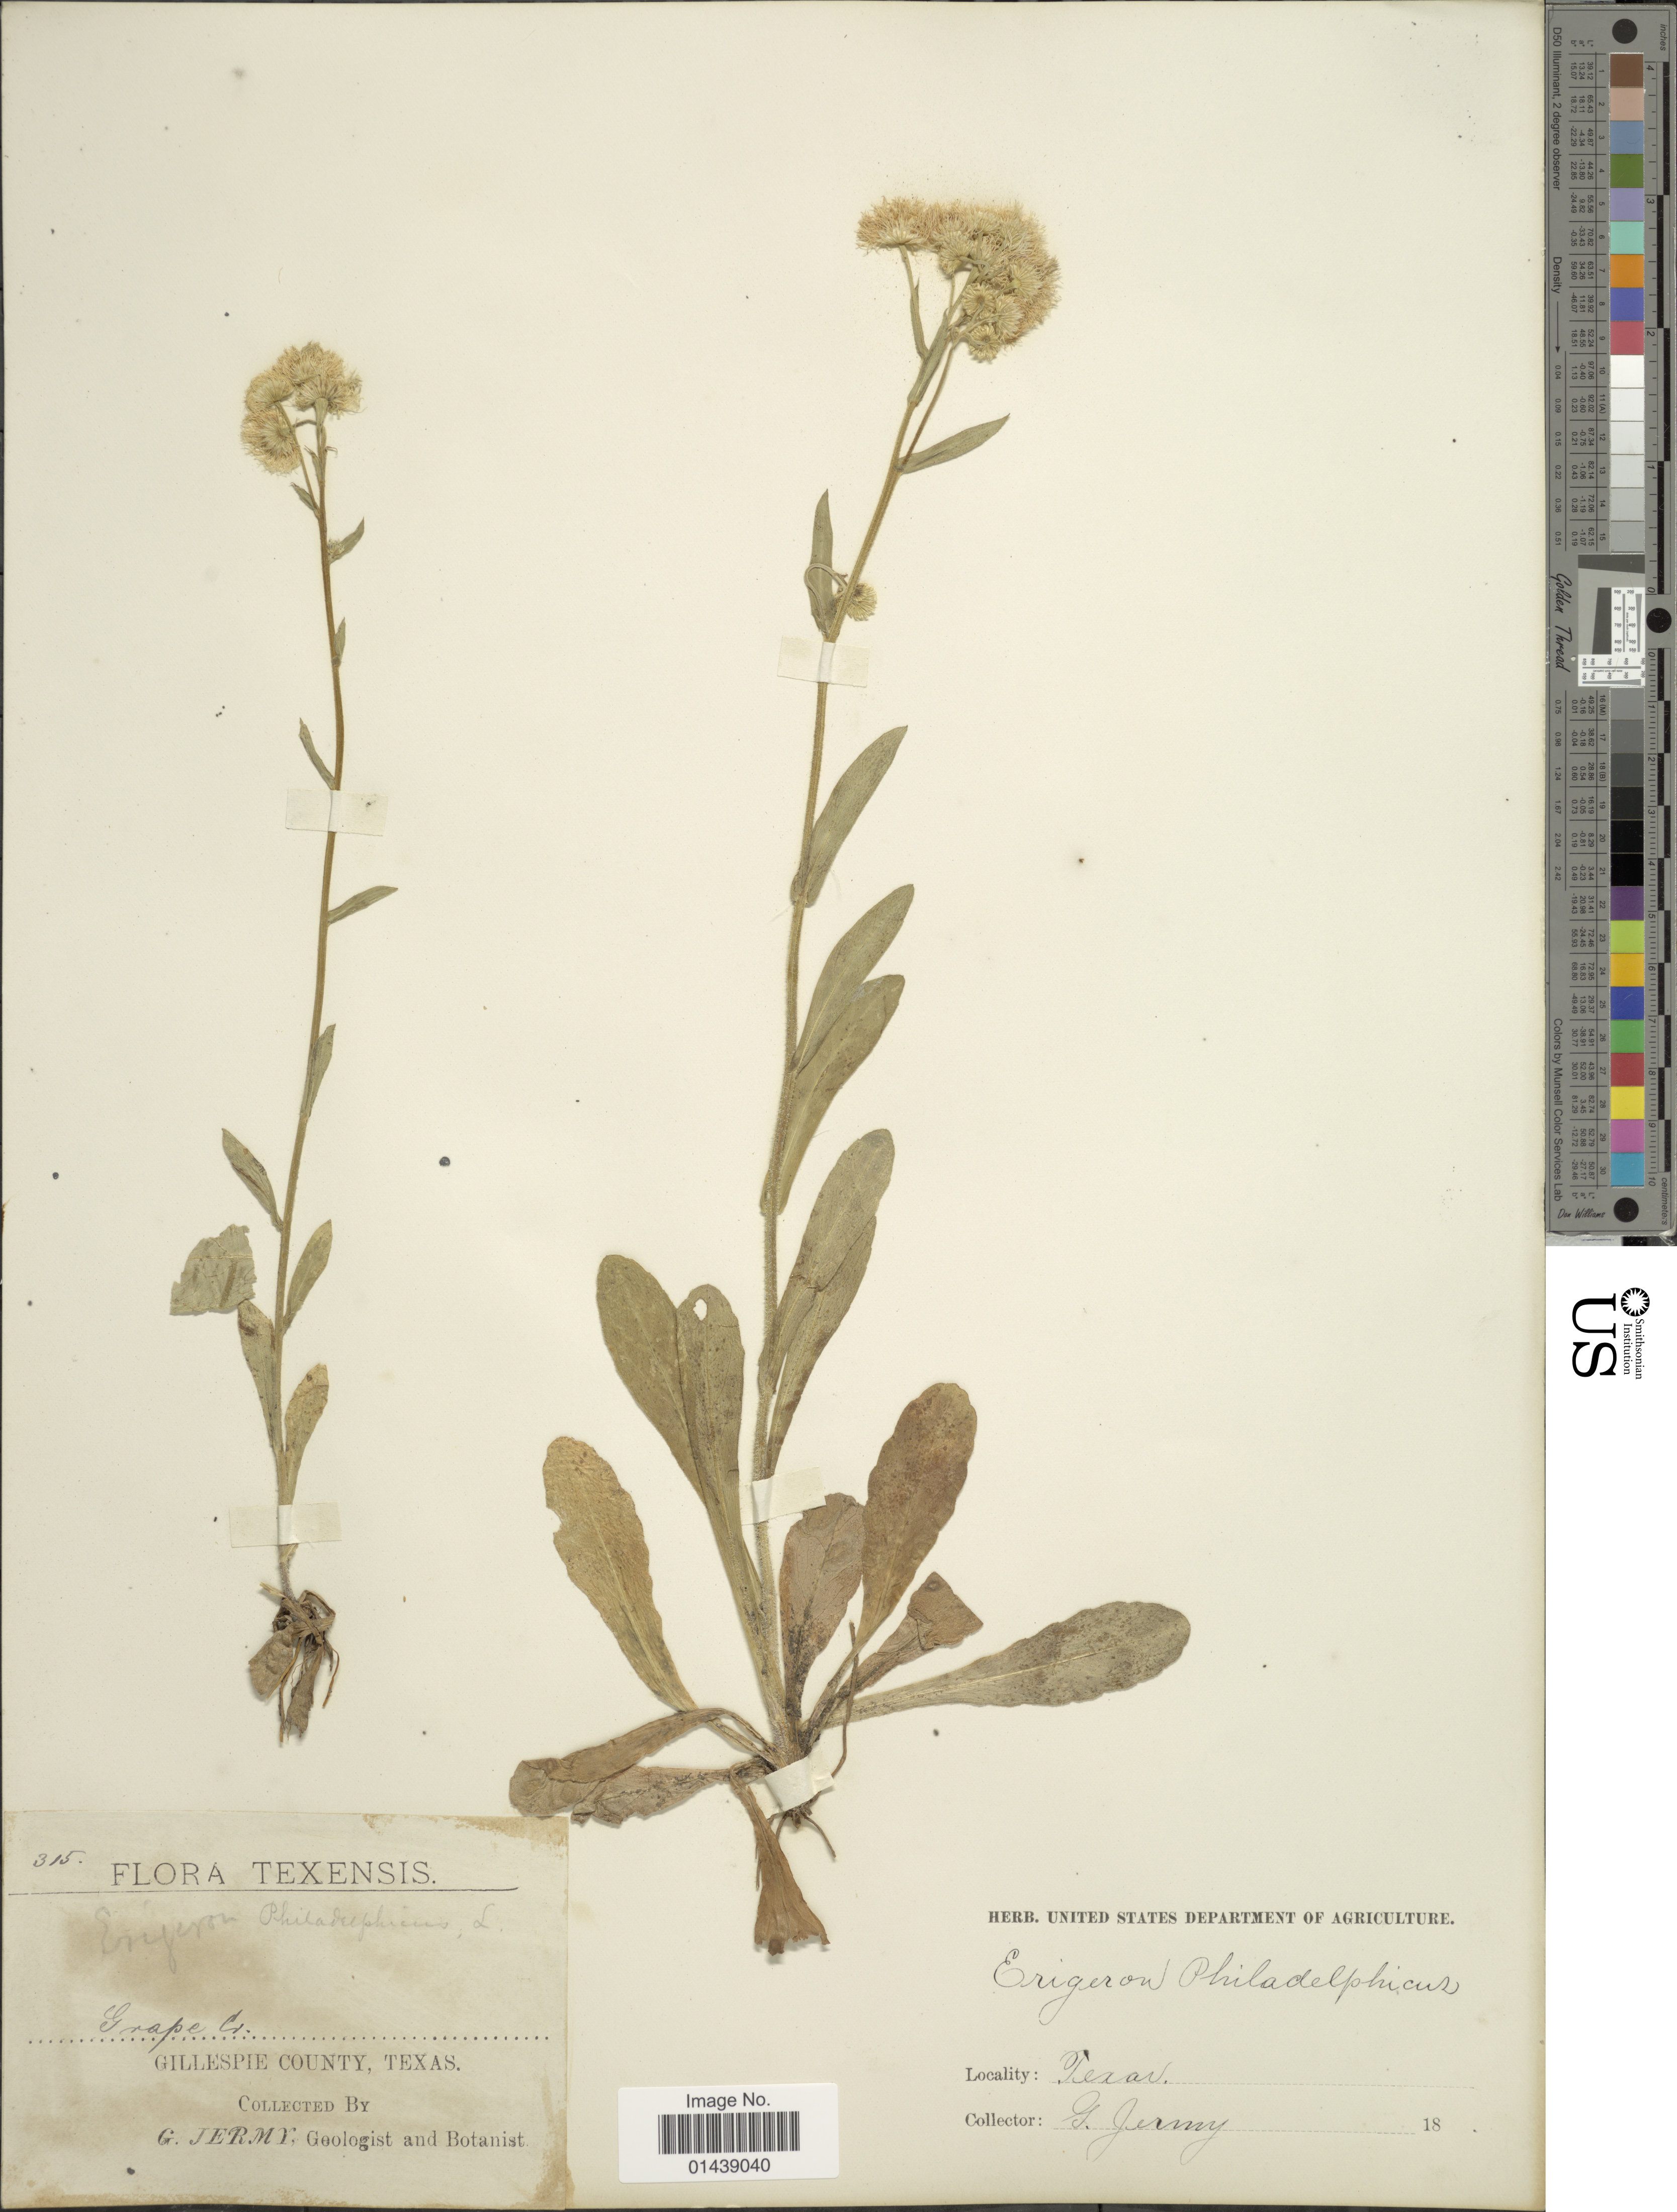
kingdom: Plantae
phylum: Tracheophyta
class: Magnoliopsida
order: Asterales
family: Asteraceae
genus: Erigeron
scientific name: Erigeron philadelphicus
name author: L.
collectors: G. Jermy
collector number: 315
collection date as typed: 18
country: United States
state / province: Texas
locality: Gillespie County. Grape Co.